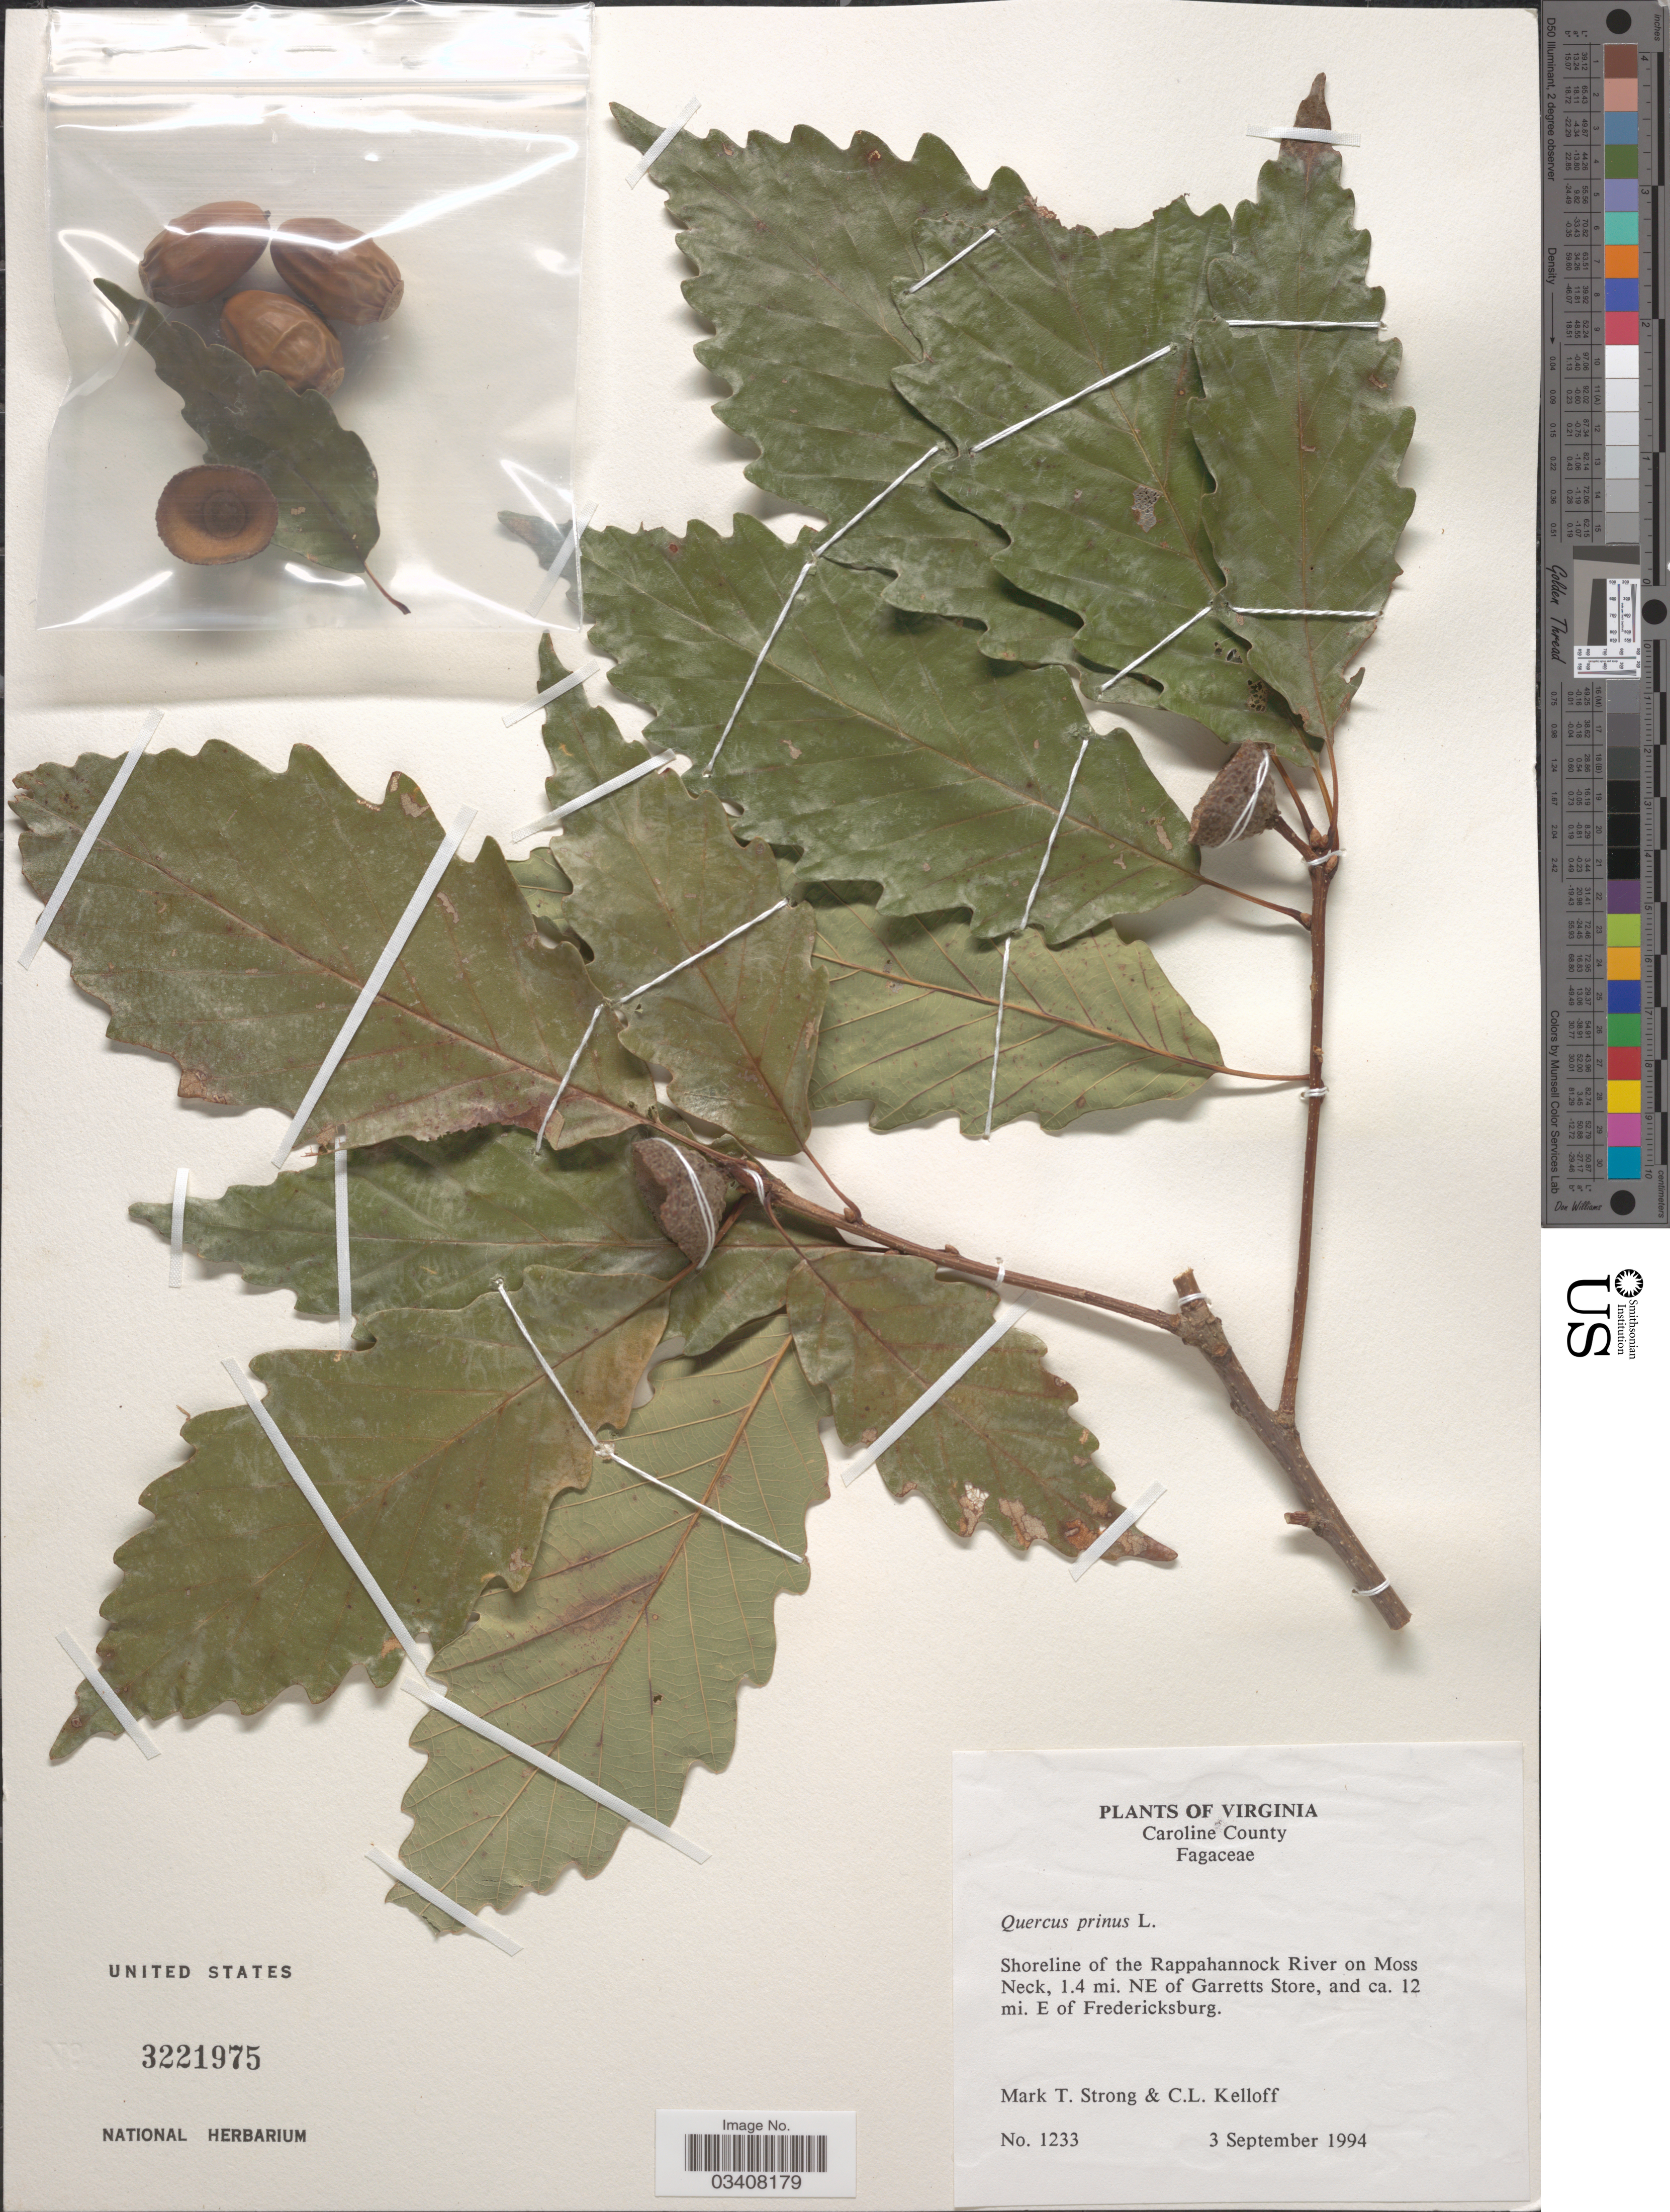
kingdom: Plantae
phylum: Tracheophyta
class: Magnoliopsida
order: Fagales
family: Fagaceae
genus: Quercus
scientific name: Quercus prinus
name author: L.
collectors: M. T. Strong & C. L. Kelloff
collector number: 1233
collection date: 1994-09-03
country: United States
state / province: Virginia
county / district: Caroline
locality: Caroline County. Shoreline of the Rappahannock River on Moss Neck, 1.4 mi. NE of Garretts Store, and ca. 12 mi. E of Fredericksburg.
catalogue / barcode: US 3221975